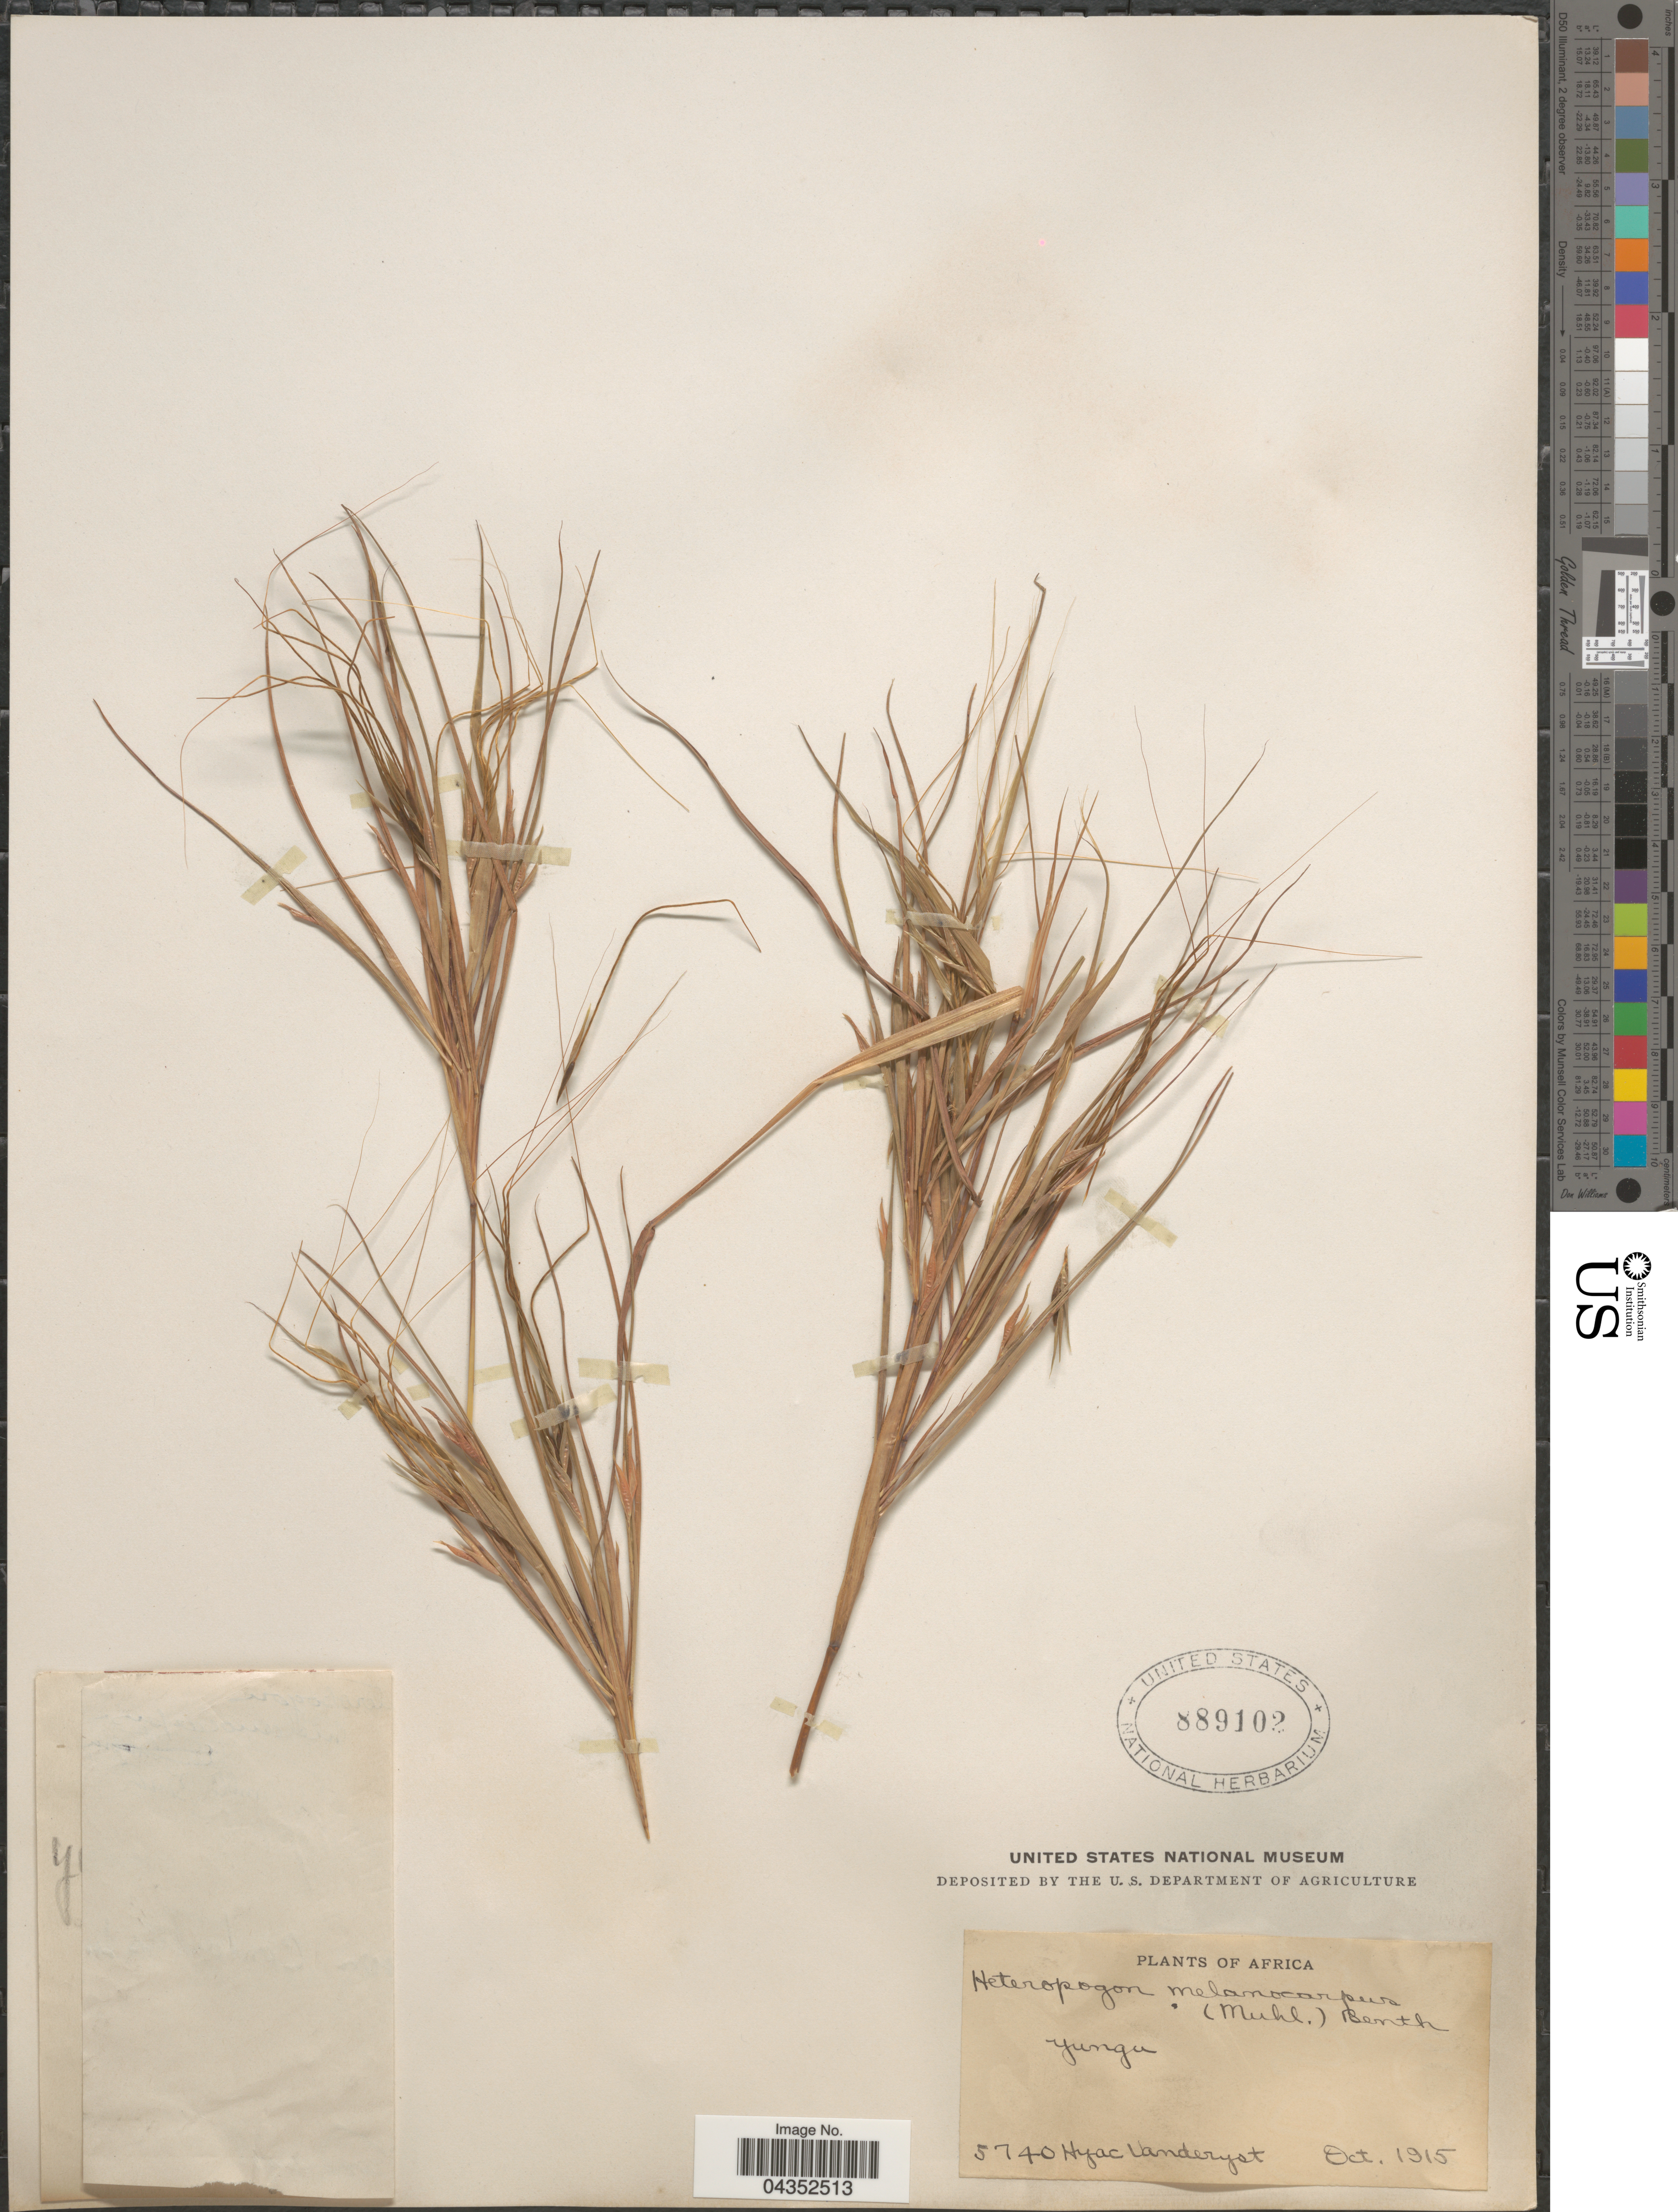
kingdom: Plantae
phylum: Tracheophyta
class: Liliopsida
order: Poales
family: Poaceae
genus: Heteropogon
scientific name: Heteropogon melanocarpus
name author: (Elliott) Benth.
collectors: H. J. R. Vanderyst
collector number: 5740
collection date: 1915-10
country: Congo, Democratic Republic of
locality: Africa. Yungu.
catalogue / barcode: US 889102